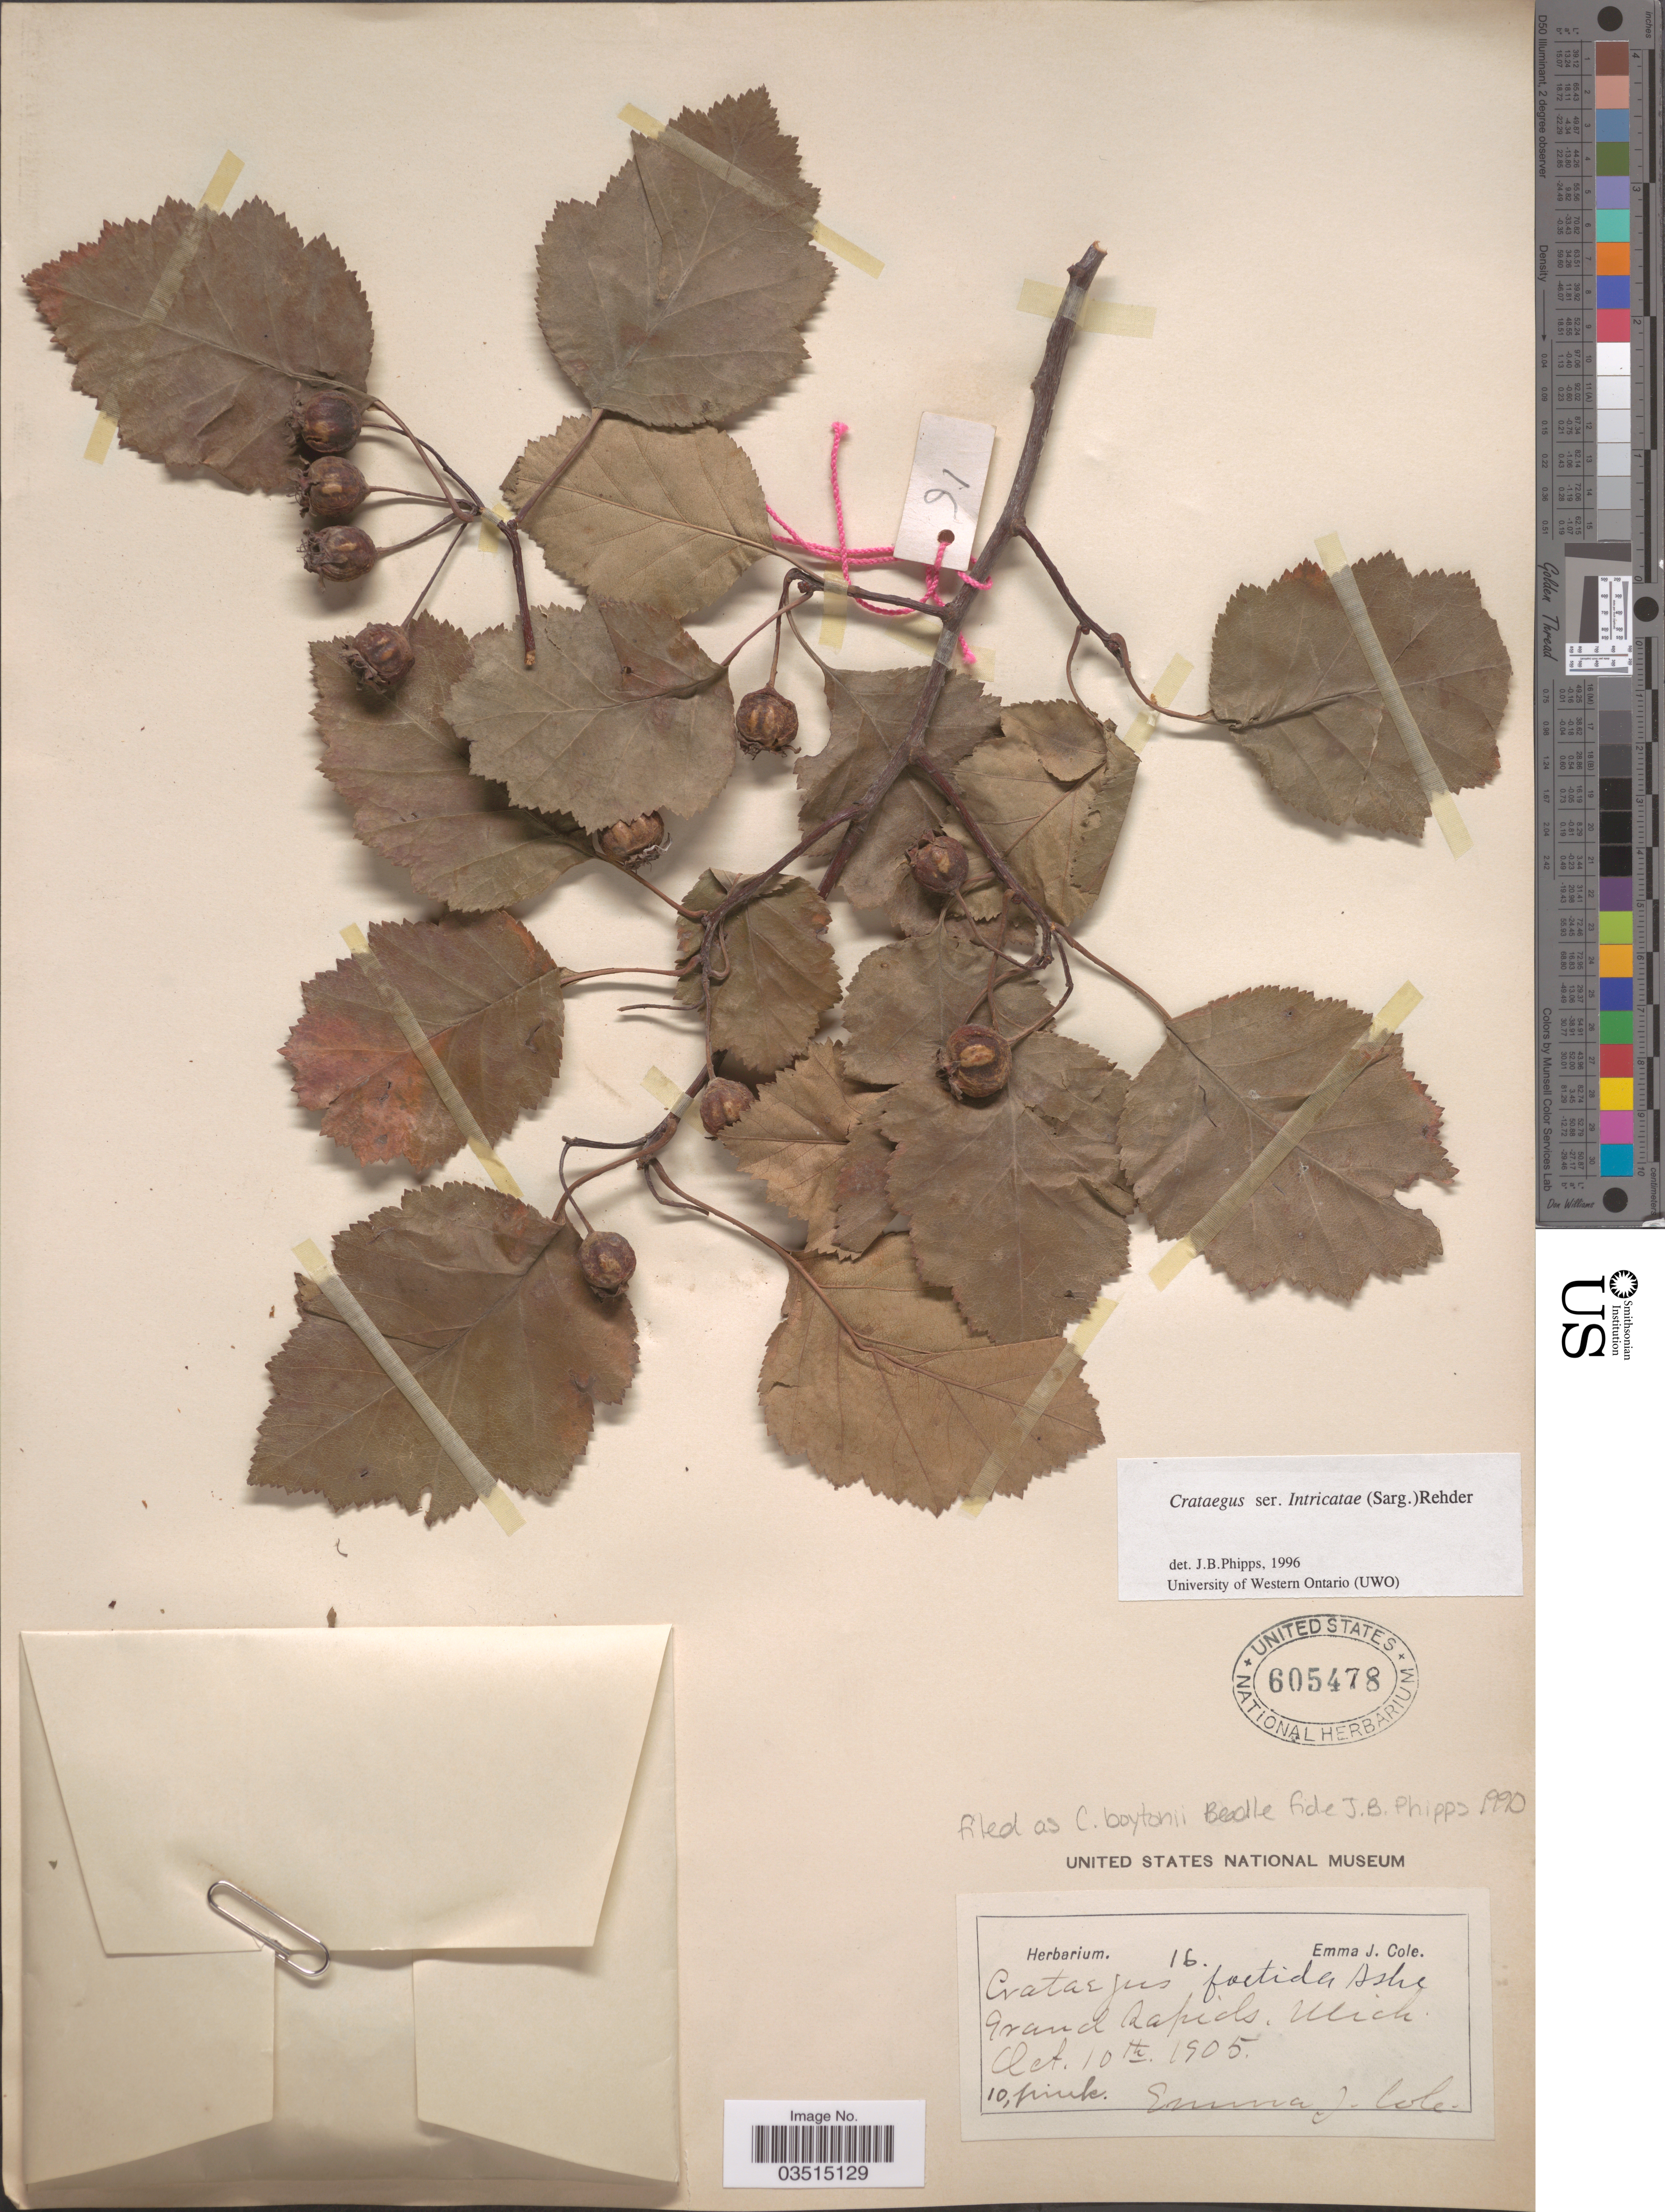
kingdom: Plantae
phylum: Tracheophyta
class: Magnoliopsida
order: Rosales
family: Rosaceae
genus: Crataegus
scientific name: Crataegus intricata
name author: Lange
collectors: E. Cole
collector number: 16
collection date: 1905-10-10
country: United States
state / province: Michigan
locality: Grand Rapids.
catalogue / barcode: US 605478